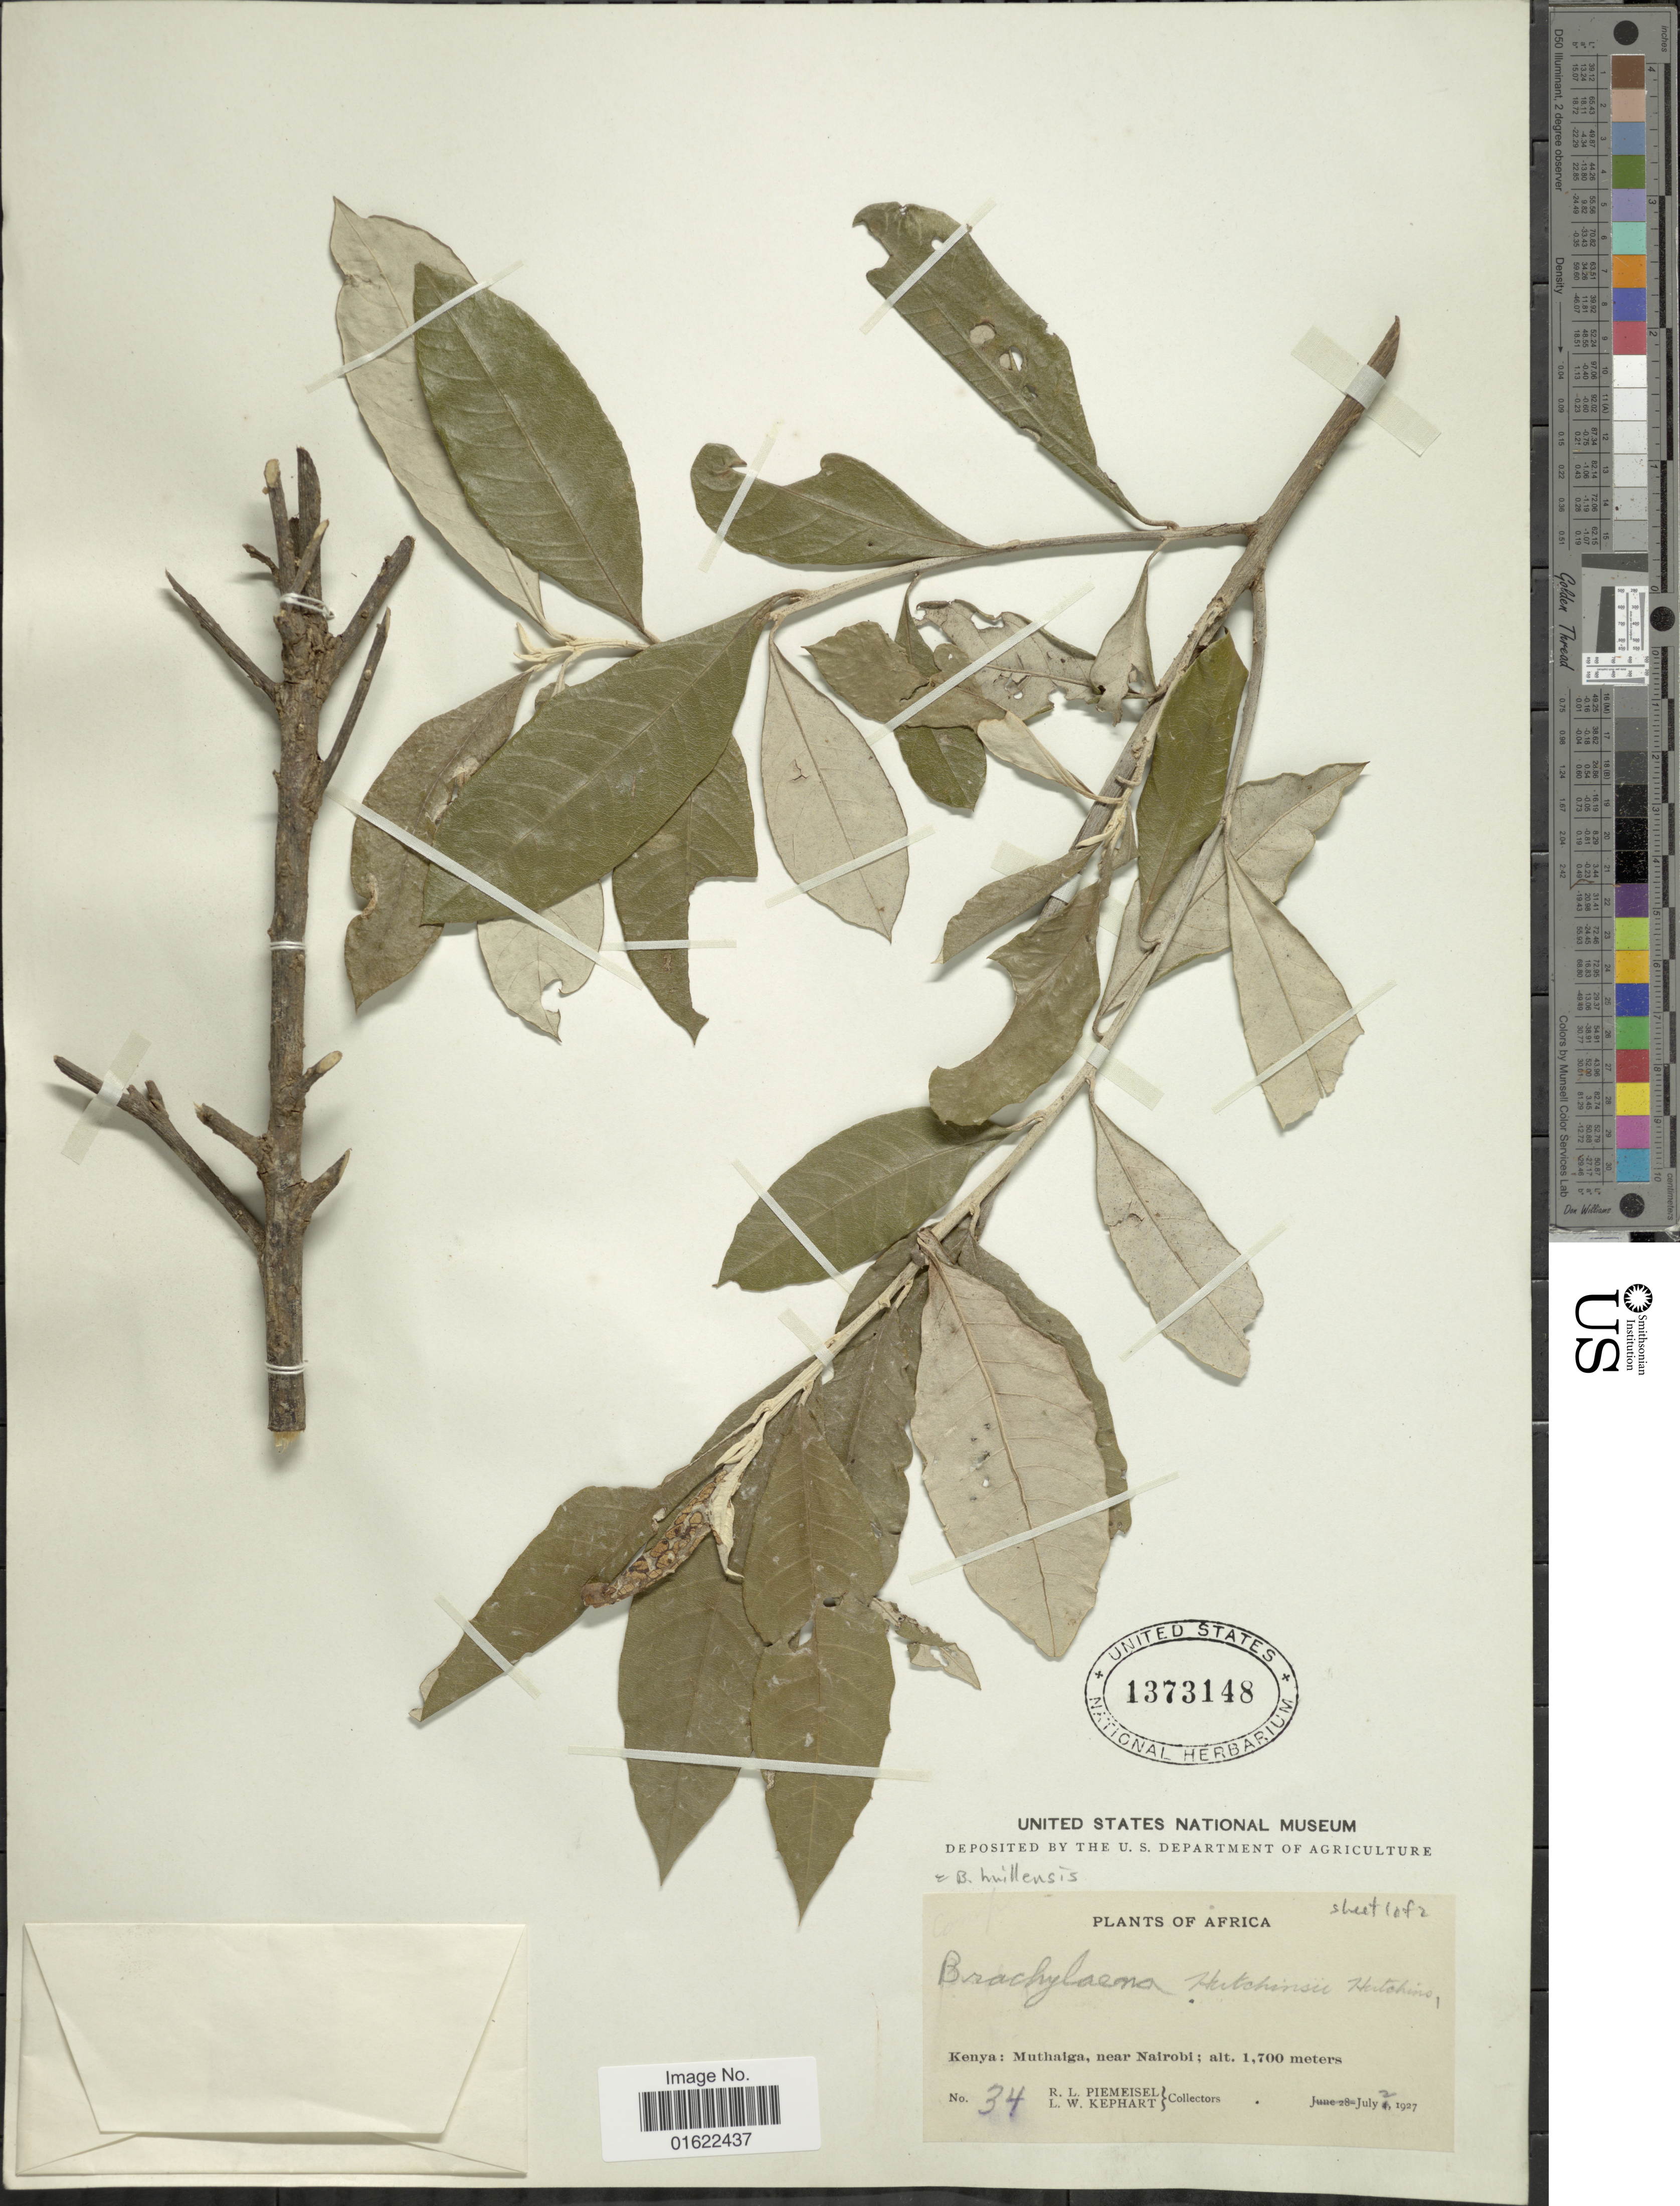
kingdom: Plantae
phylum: Tracheophyta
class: Magnoliopsida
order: Asterales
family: Asteraceae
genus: Brachylaena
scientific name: Brachylaena huillensis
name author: O. Hoffm.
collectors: R. L. Piemeisel & L. W. Kephart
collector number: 34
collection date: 1927-07-02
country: Kenya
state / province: Nairobi Area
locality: Muthaiga, near Nairobi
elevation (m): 1700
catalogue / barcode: US 1373148